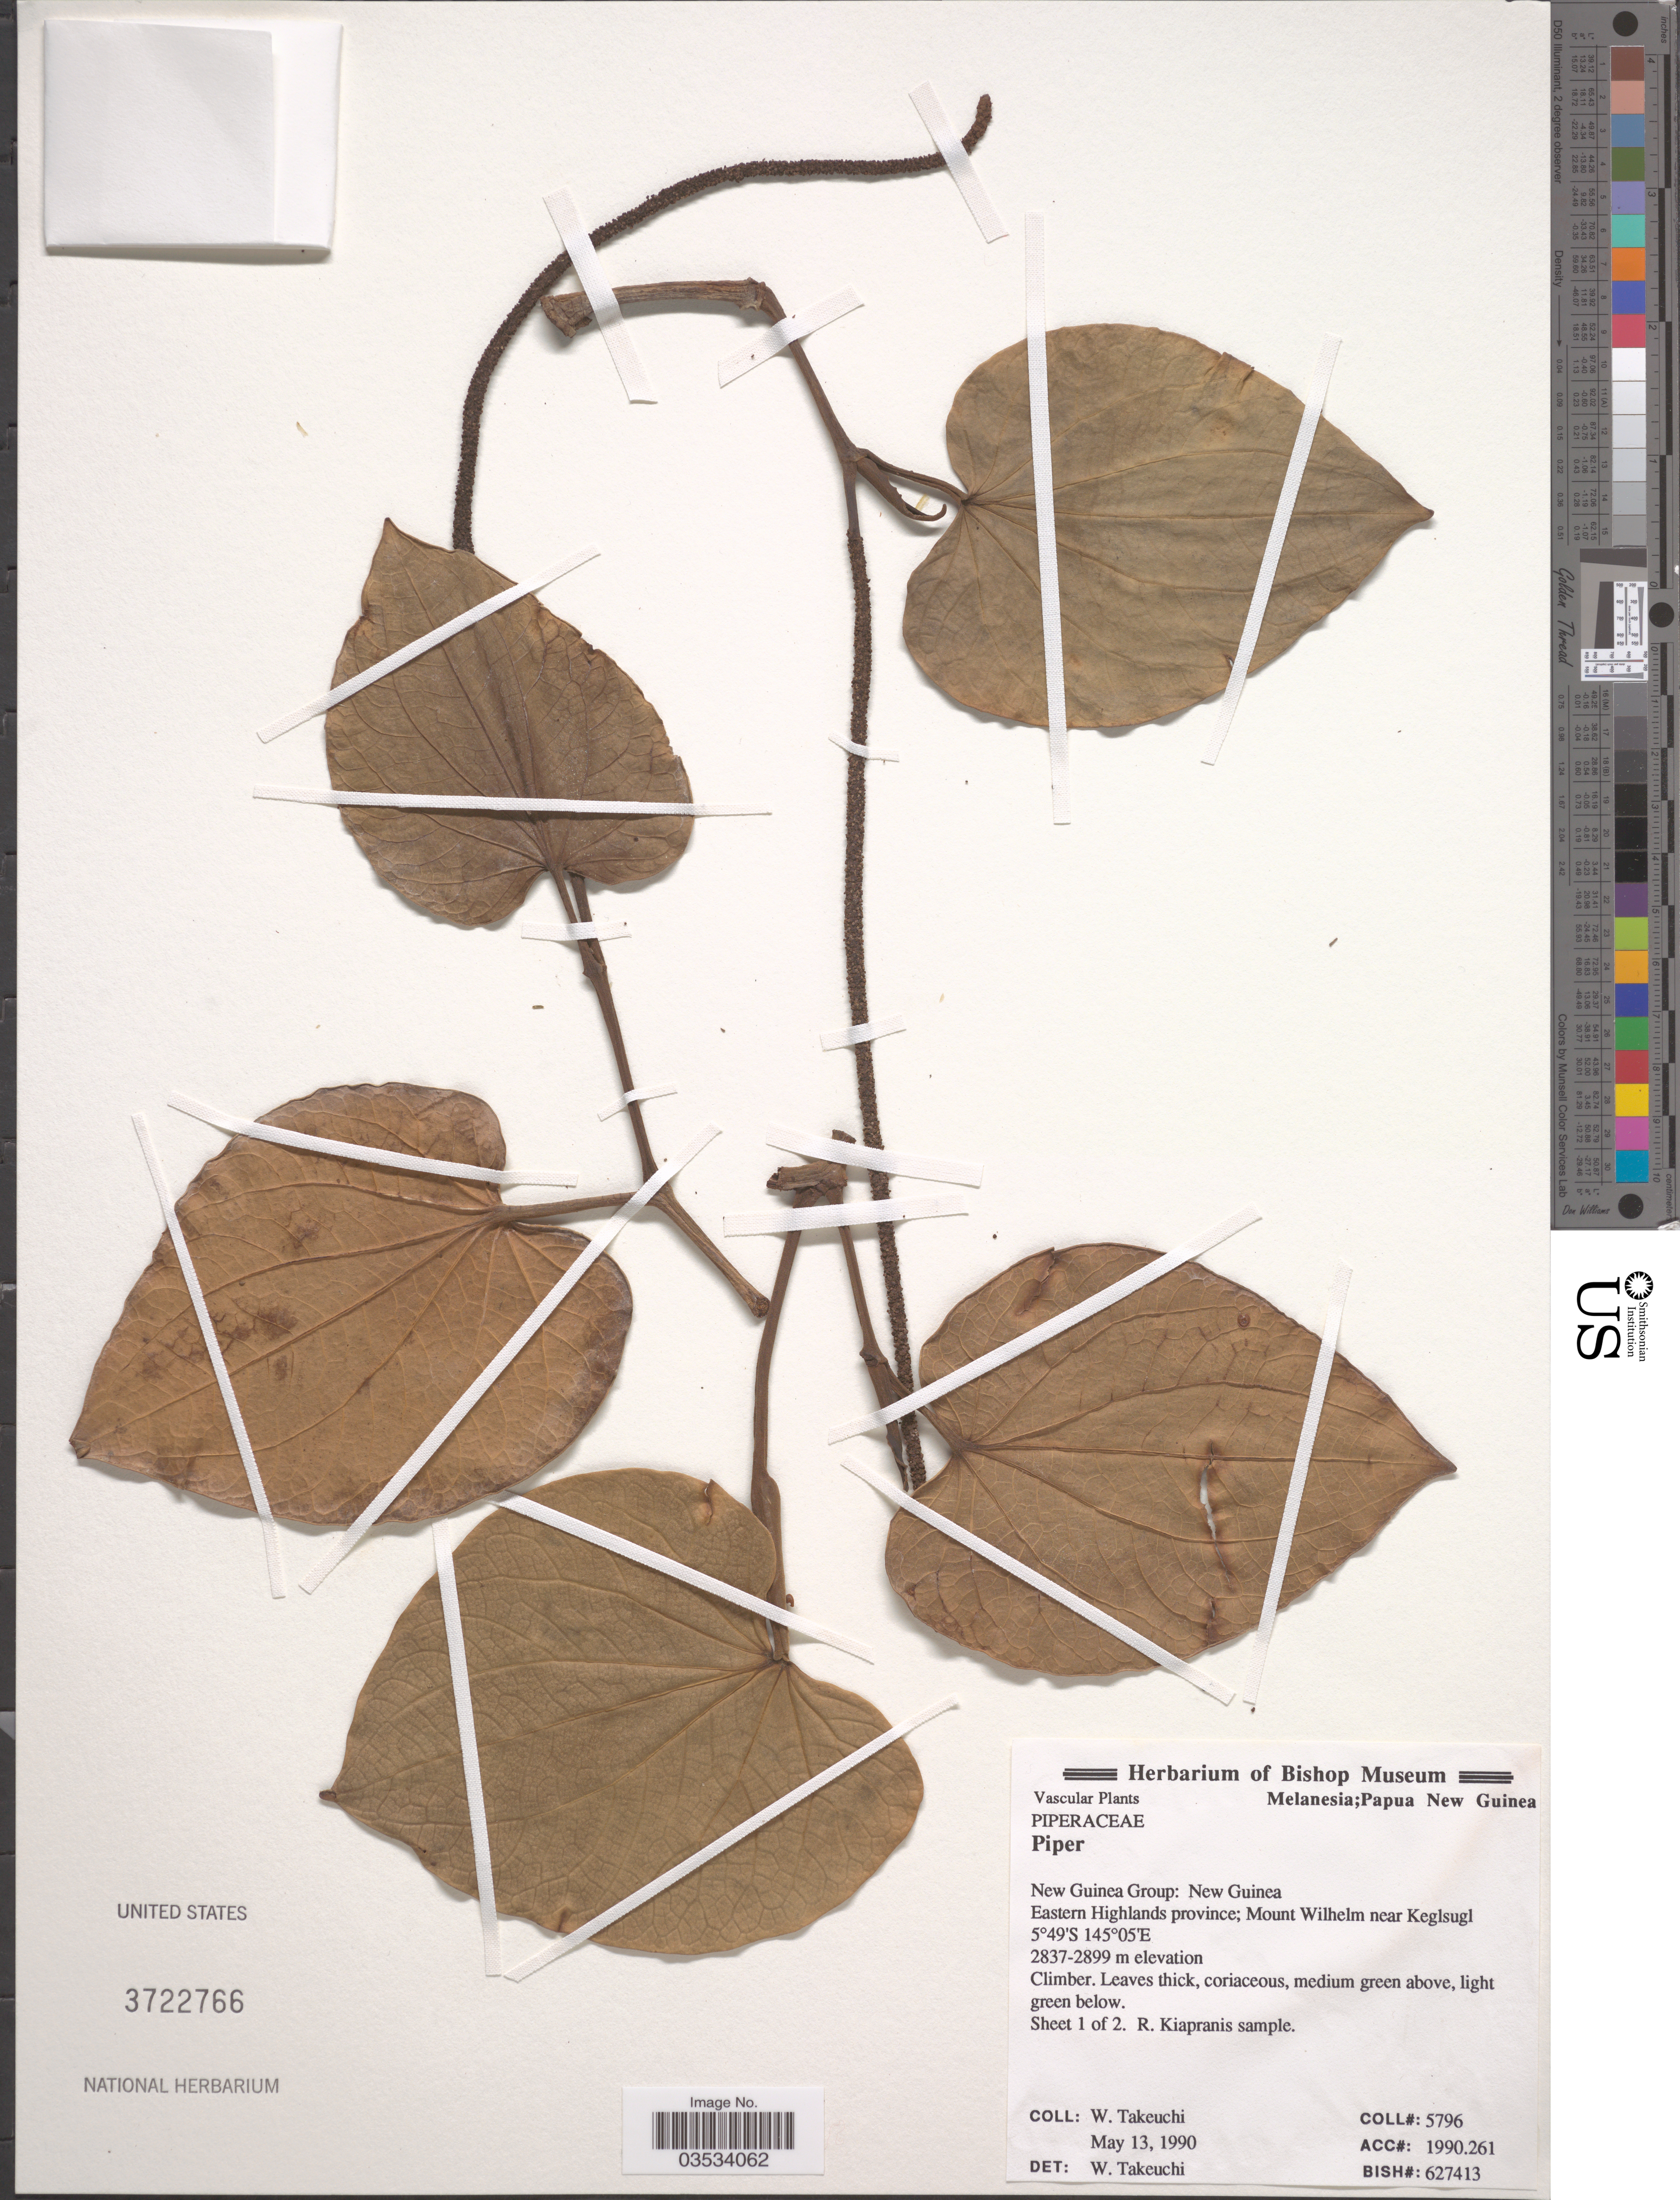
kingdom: Plantae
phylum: Tracheophyta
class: Magnoliopsida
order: Piperales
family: Piperaceae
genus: Piper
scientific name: Piper sp.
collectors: W. Takeuchi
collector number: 5796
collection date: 1990-05-13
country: Papua New Guinea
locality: New Guinea Group: New Guinea. Eastern Highlands province; Mount Wilhelm near Keglsugl.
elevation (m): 2837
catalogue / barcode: US 3722766